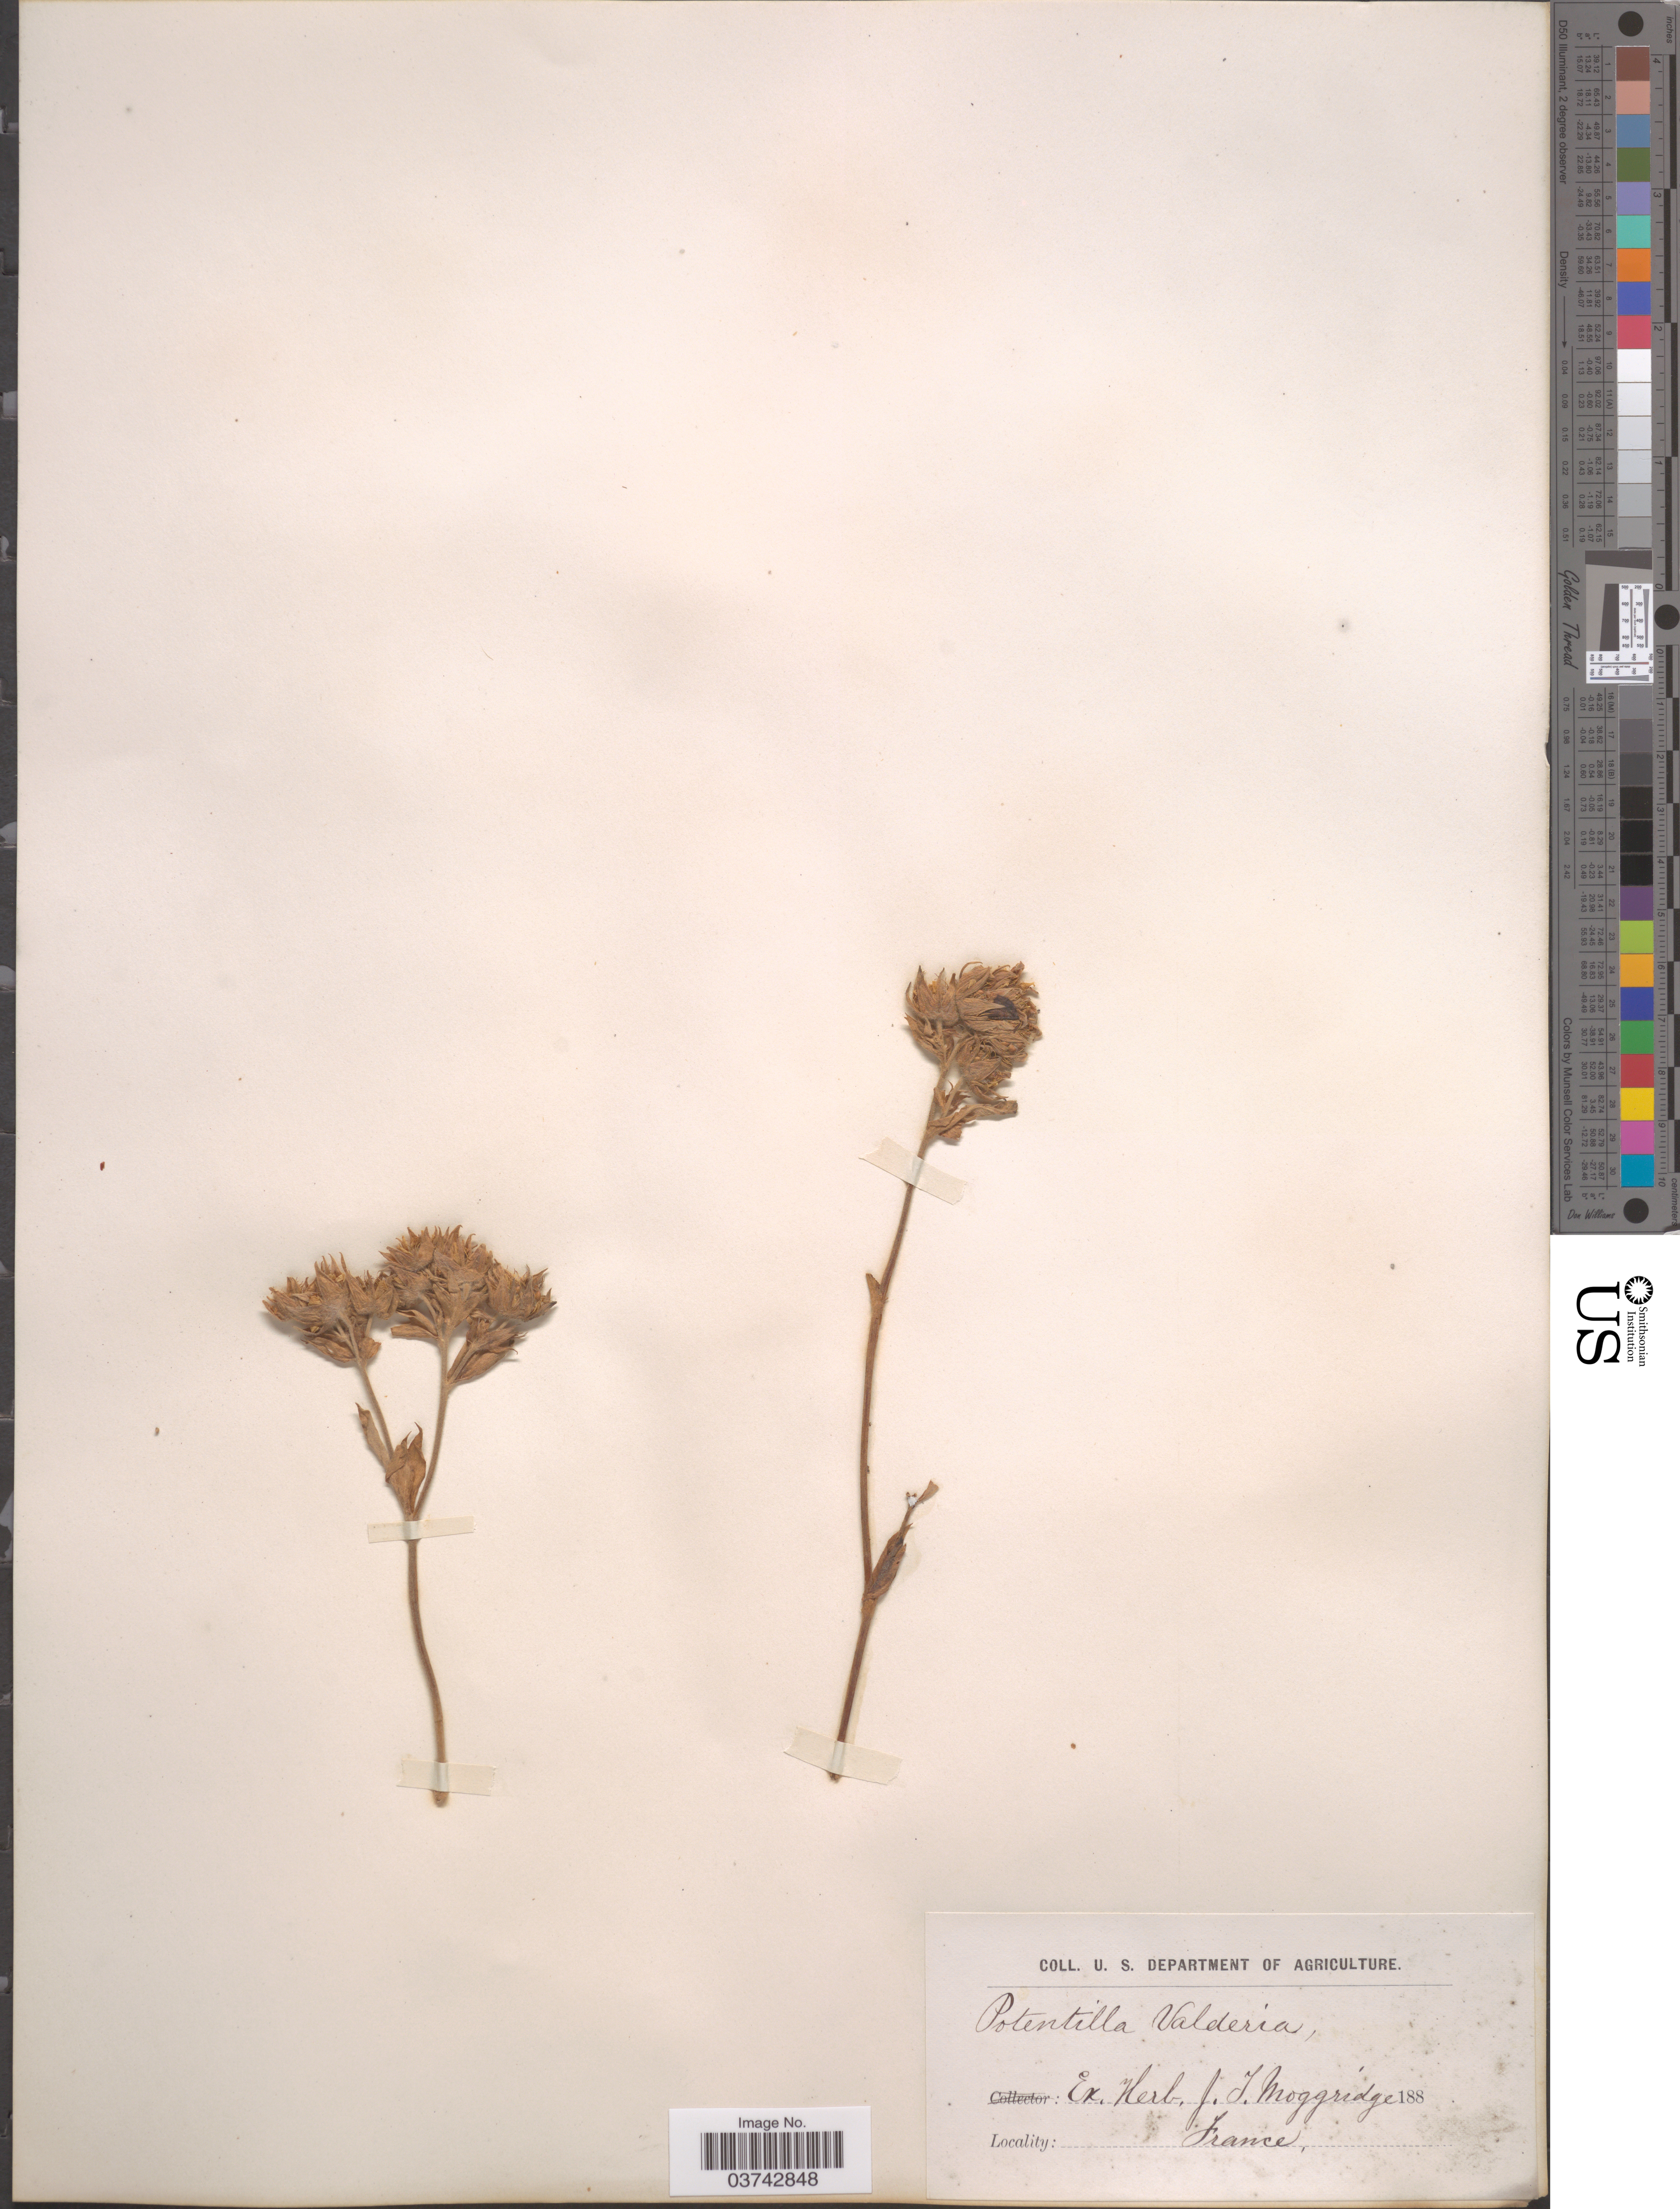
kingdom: Plantae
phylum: Tracheophyta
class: Magnoliopsida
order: Rosales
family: Rosaceae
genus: Potentilla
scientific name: Potentilla valderia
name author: L.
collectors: U.S. Department of Agriculture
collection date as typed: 188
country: France